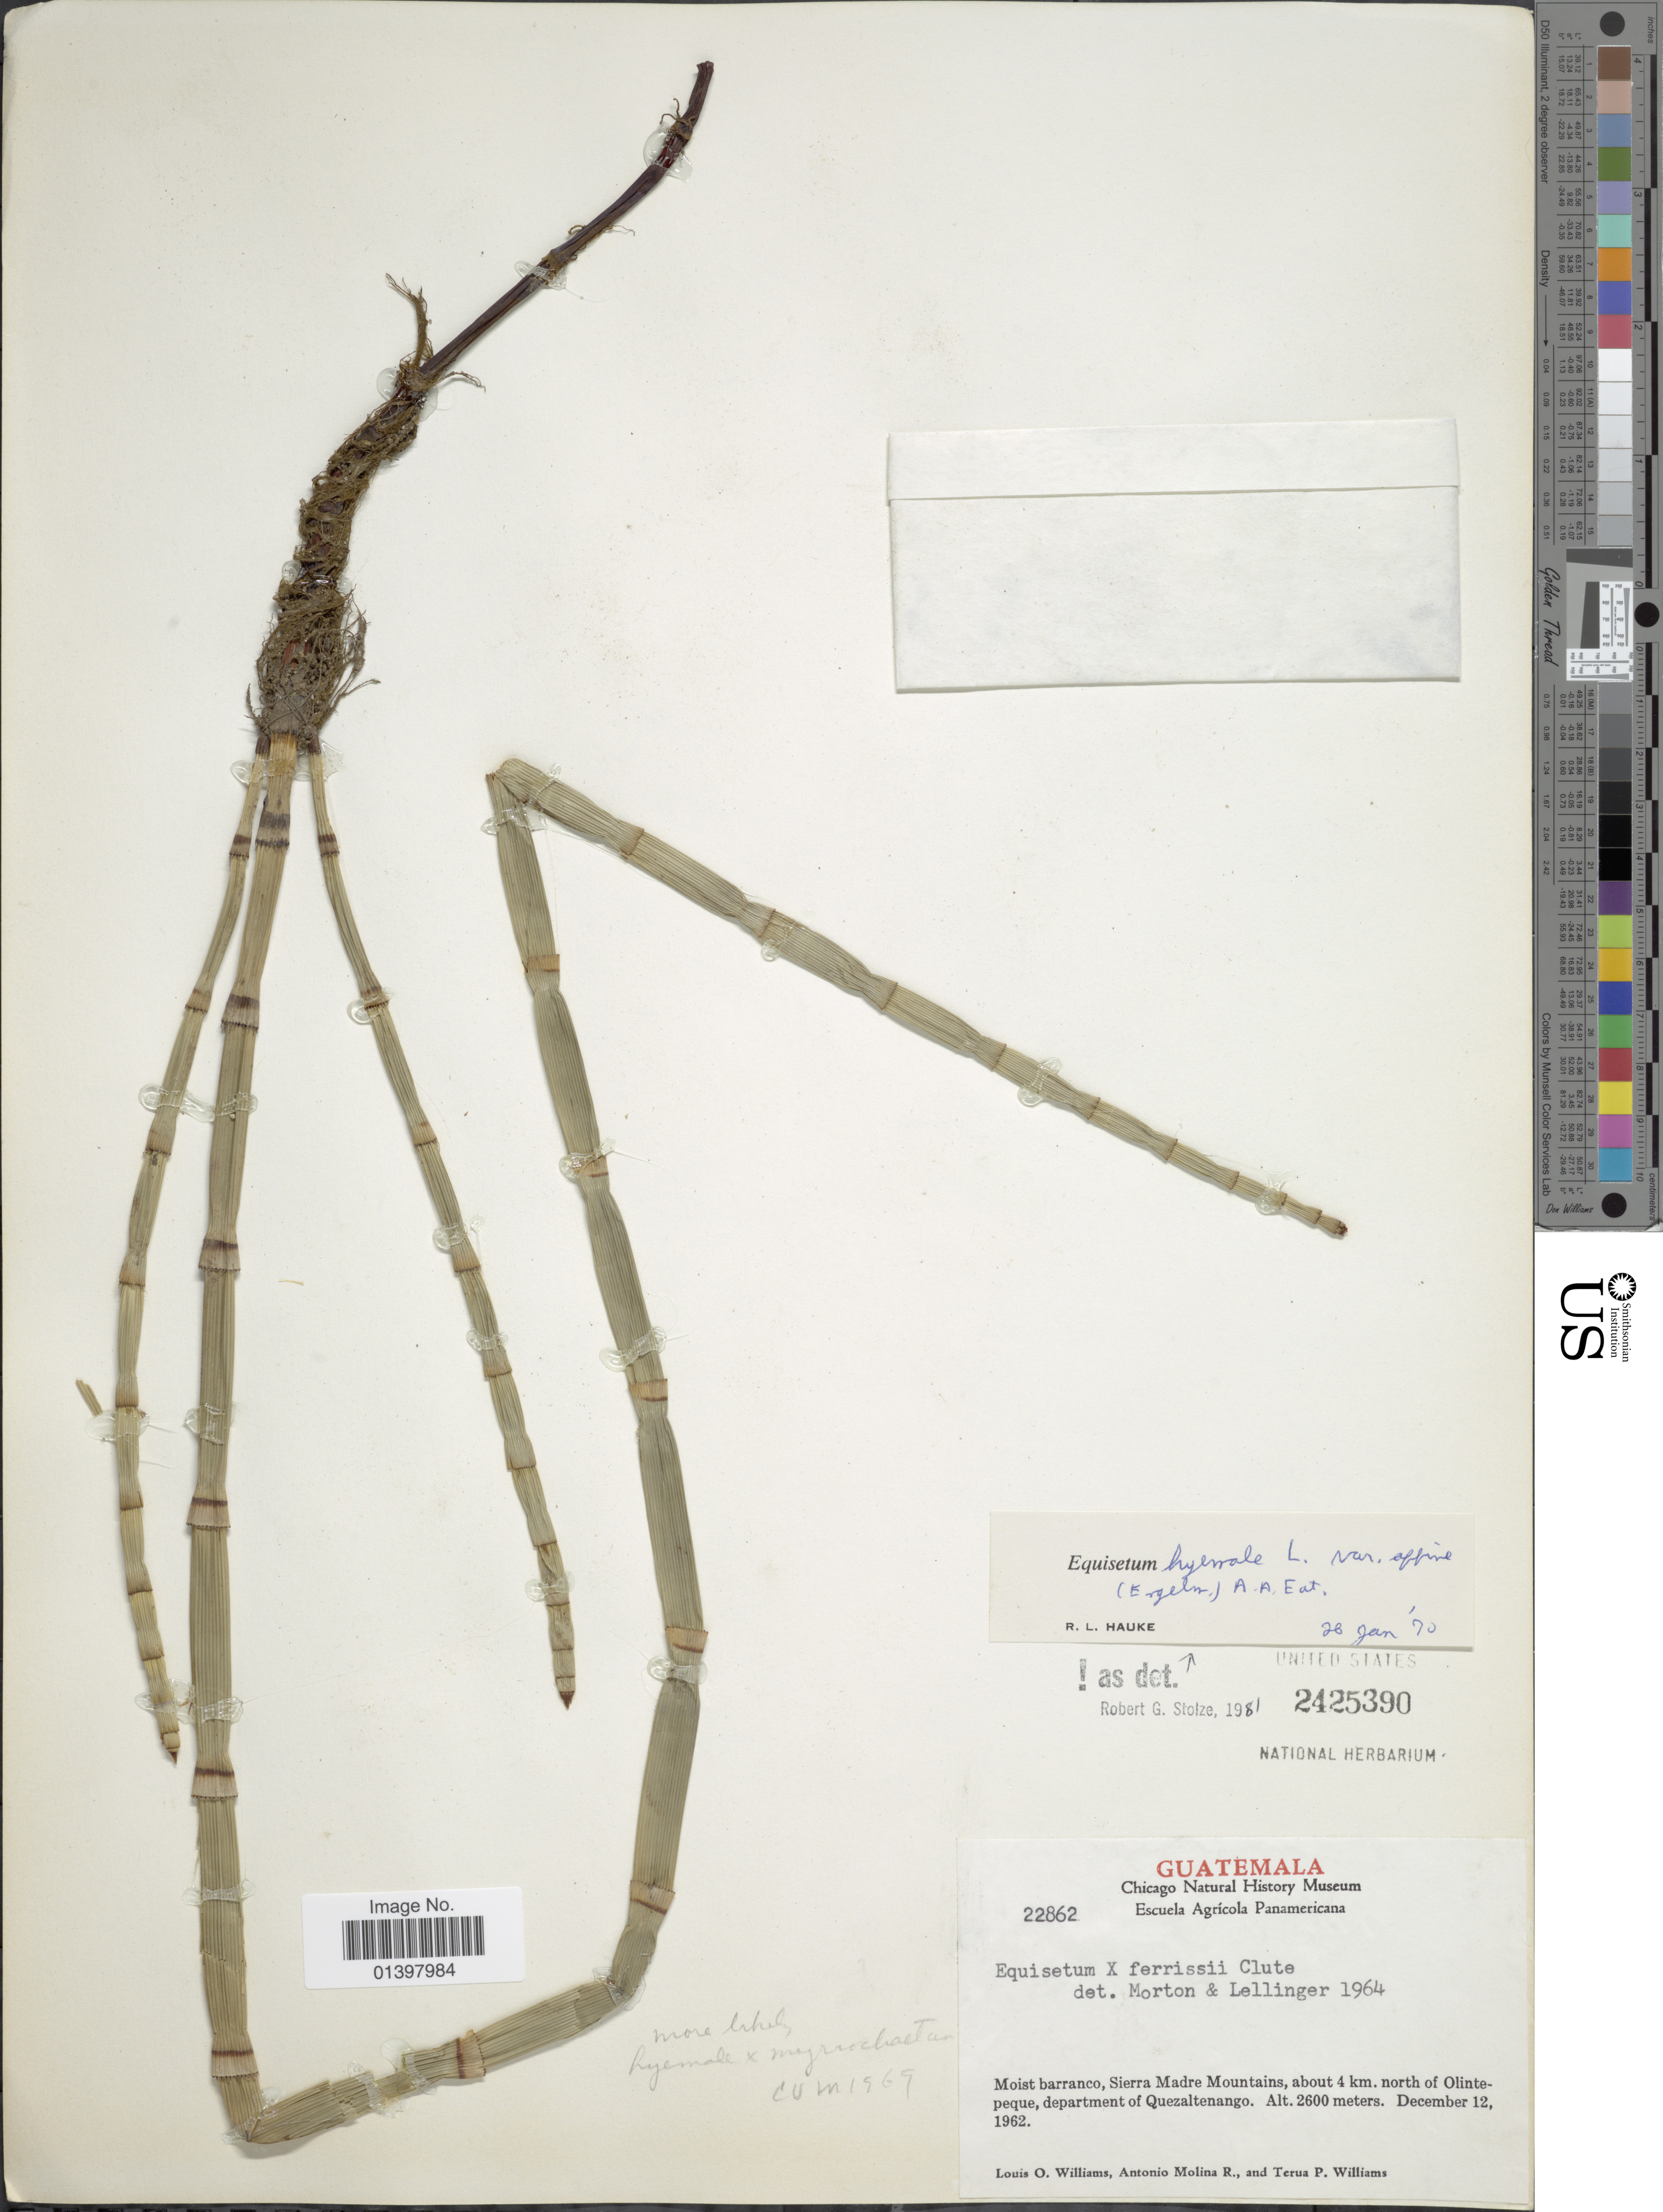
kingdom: Plantae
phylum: Tracheophyta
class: Polypodiopsida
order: Equisetales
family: Equisetaceae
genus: Equisetum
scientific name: Equisetum hyemale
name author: L.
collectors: L. O. Williams, A. Molina R. & T. P. Williams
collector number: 22862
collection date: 1962-12-12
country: Guatemala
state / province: Quetzaltenango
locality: Mois barranco, Sierra Madre Mountains, about 4 km. north of Olintepeque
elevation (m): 2600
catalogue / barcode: US 2425390